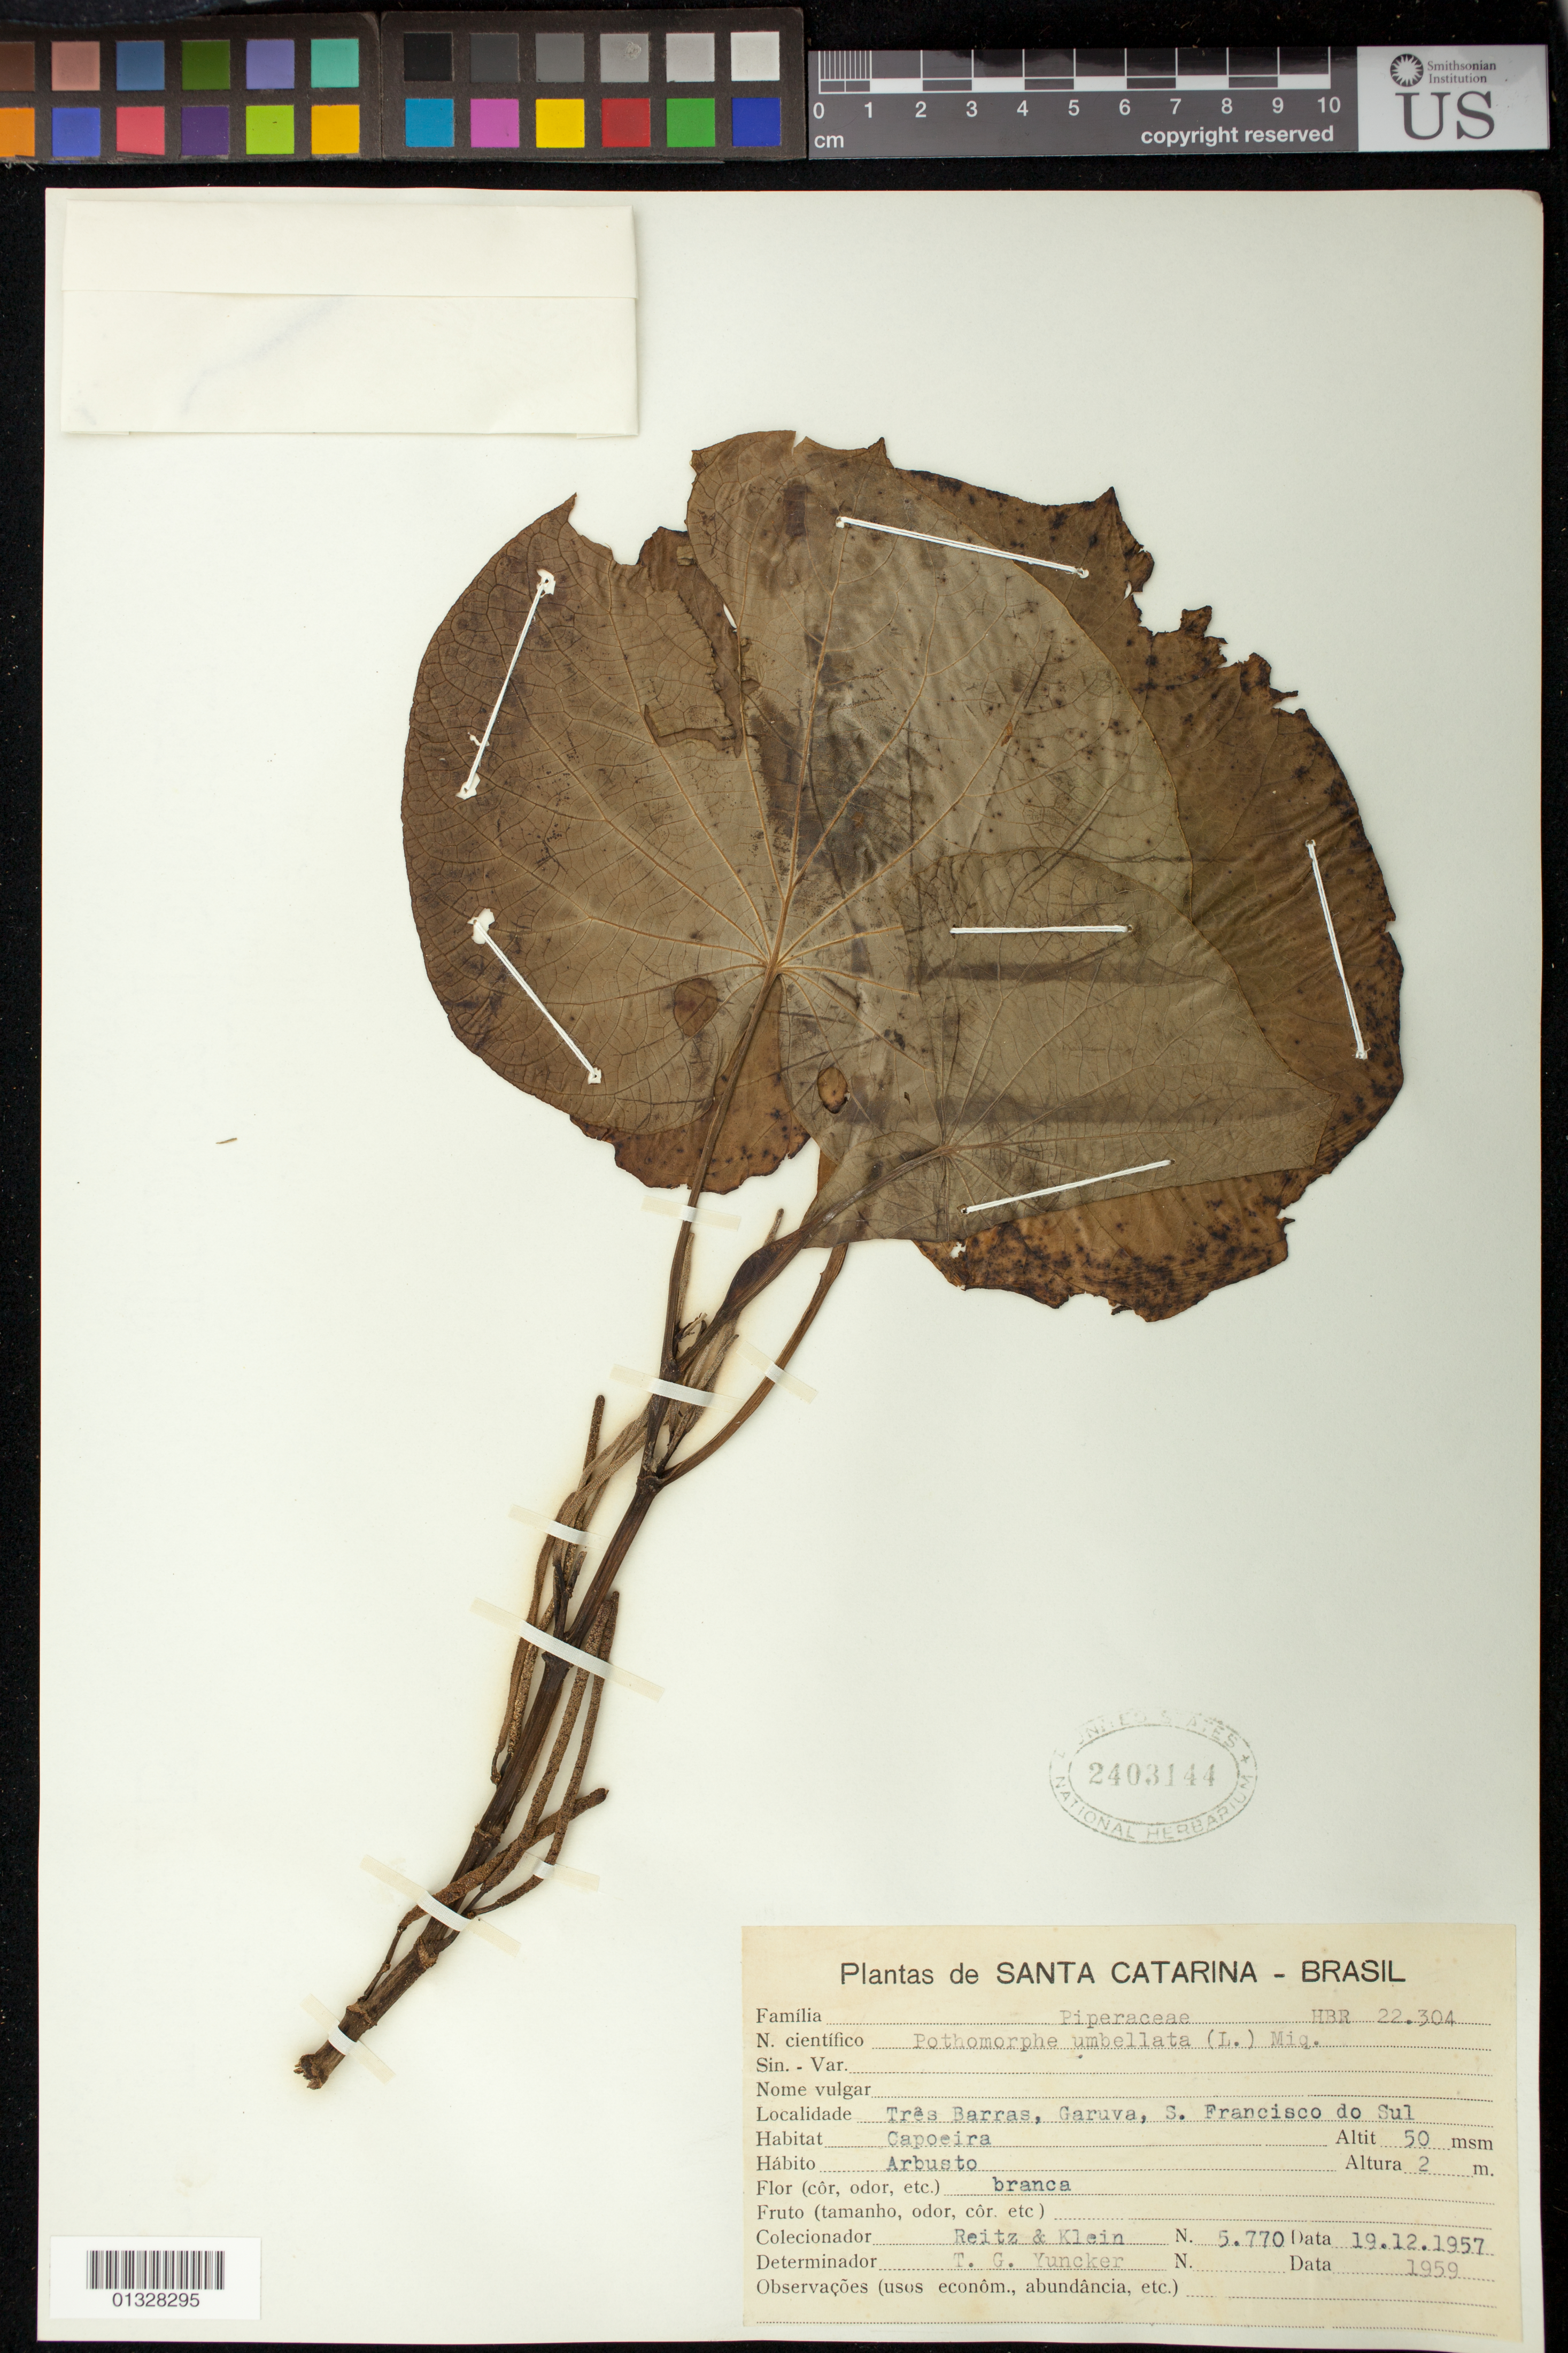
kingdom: Plantae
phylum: Tracheophyta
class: Magnoliopsida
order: Piperales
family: Piperaceae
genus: Piper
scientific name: Piper umbellatum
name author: L.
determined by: Strong, M. T., (US), Smithsonian Institution - National Museum of Natural History (UNITED STATES)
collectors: R. Reitz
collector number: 5770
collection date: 1957-12-19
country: Brazil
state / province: Santa Catarina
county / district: São Francisco do Sul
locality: Três Barras, Garuva, S. Francisco do Sul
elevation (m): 50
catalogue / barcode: US 2403144